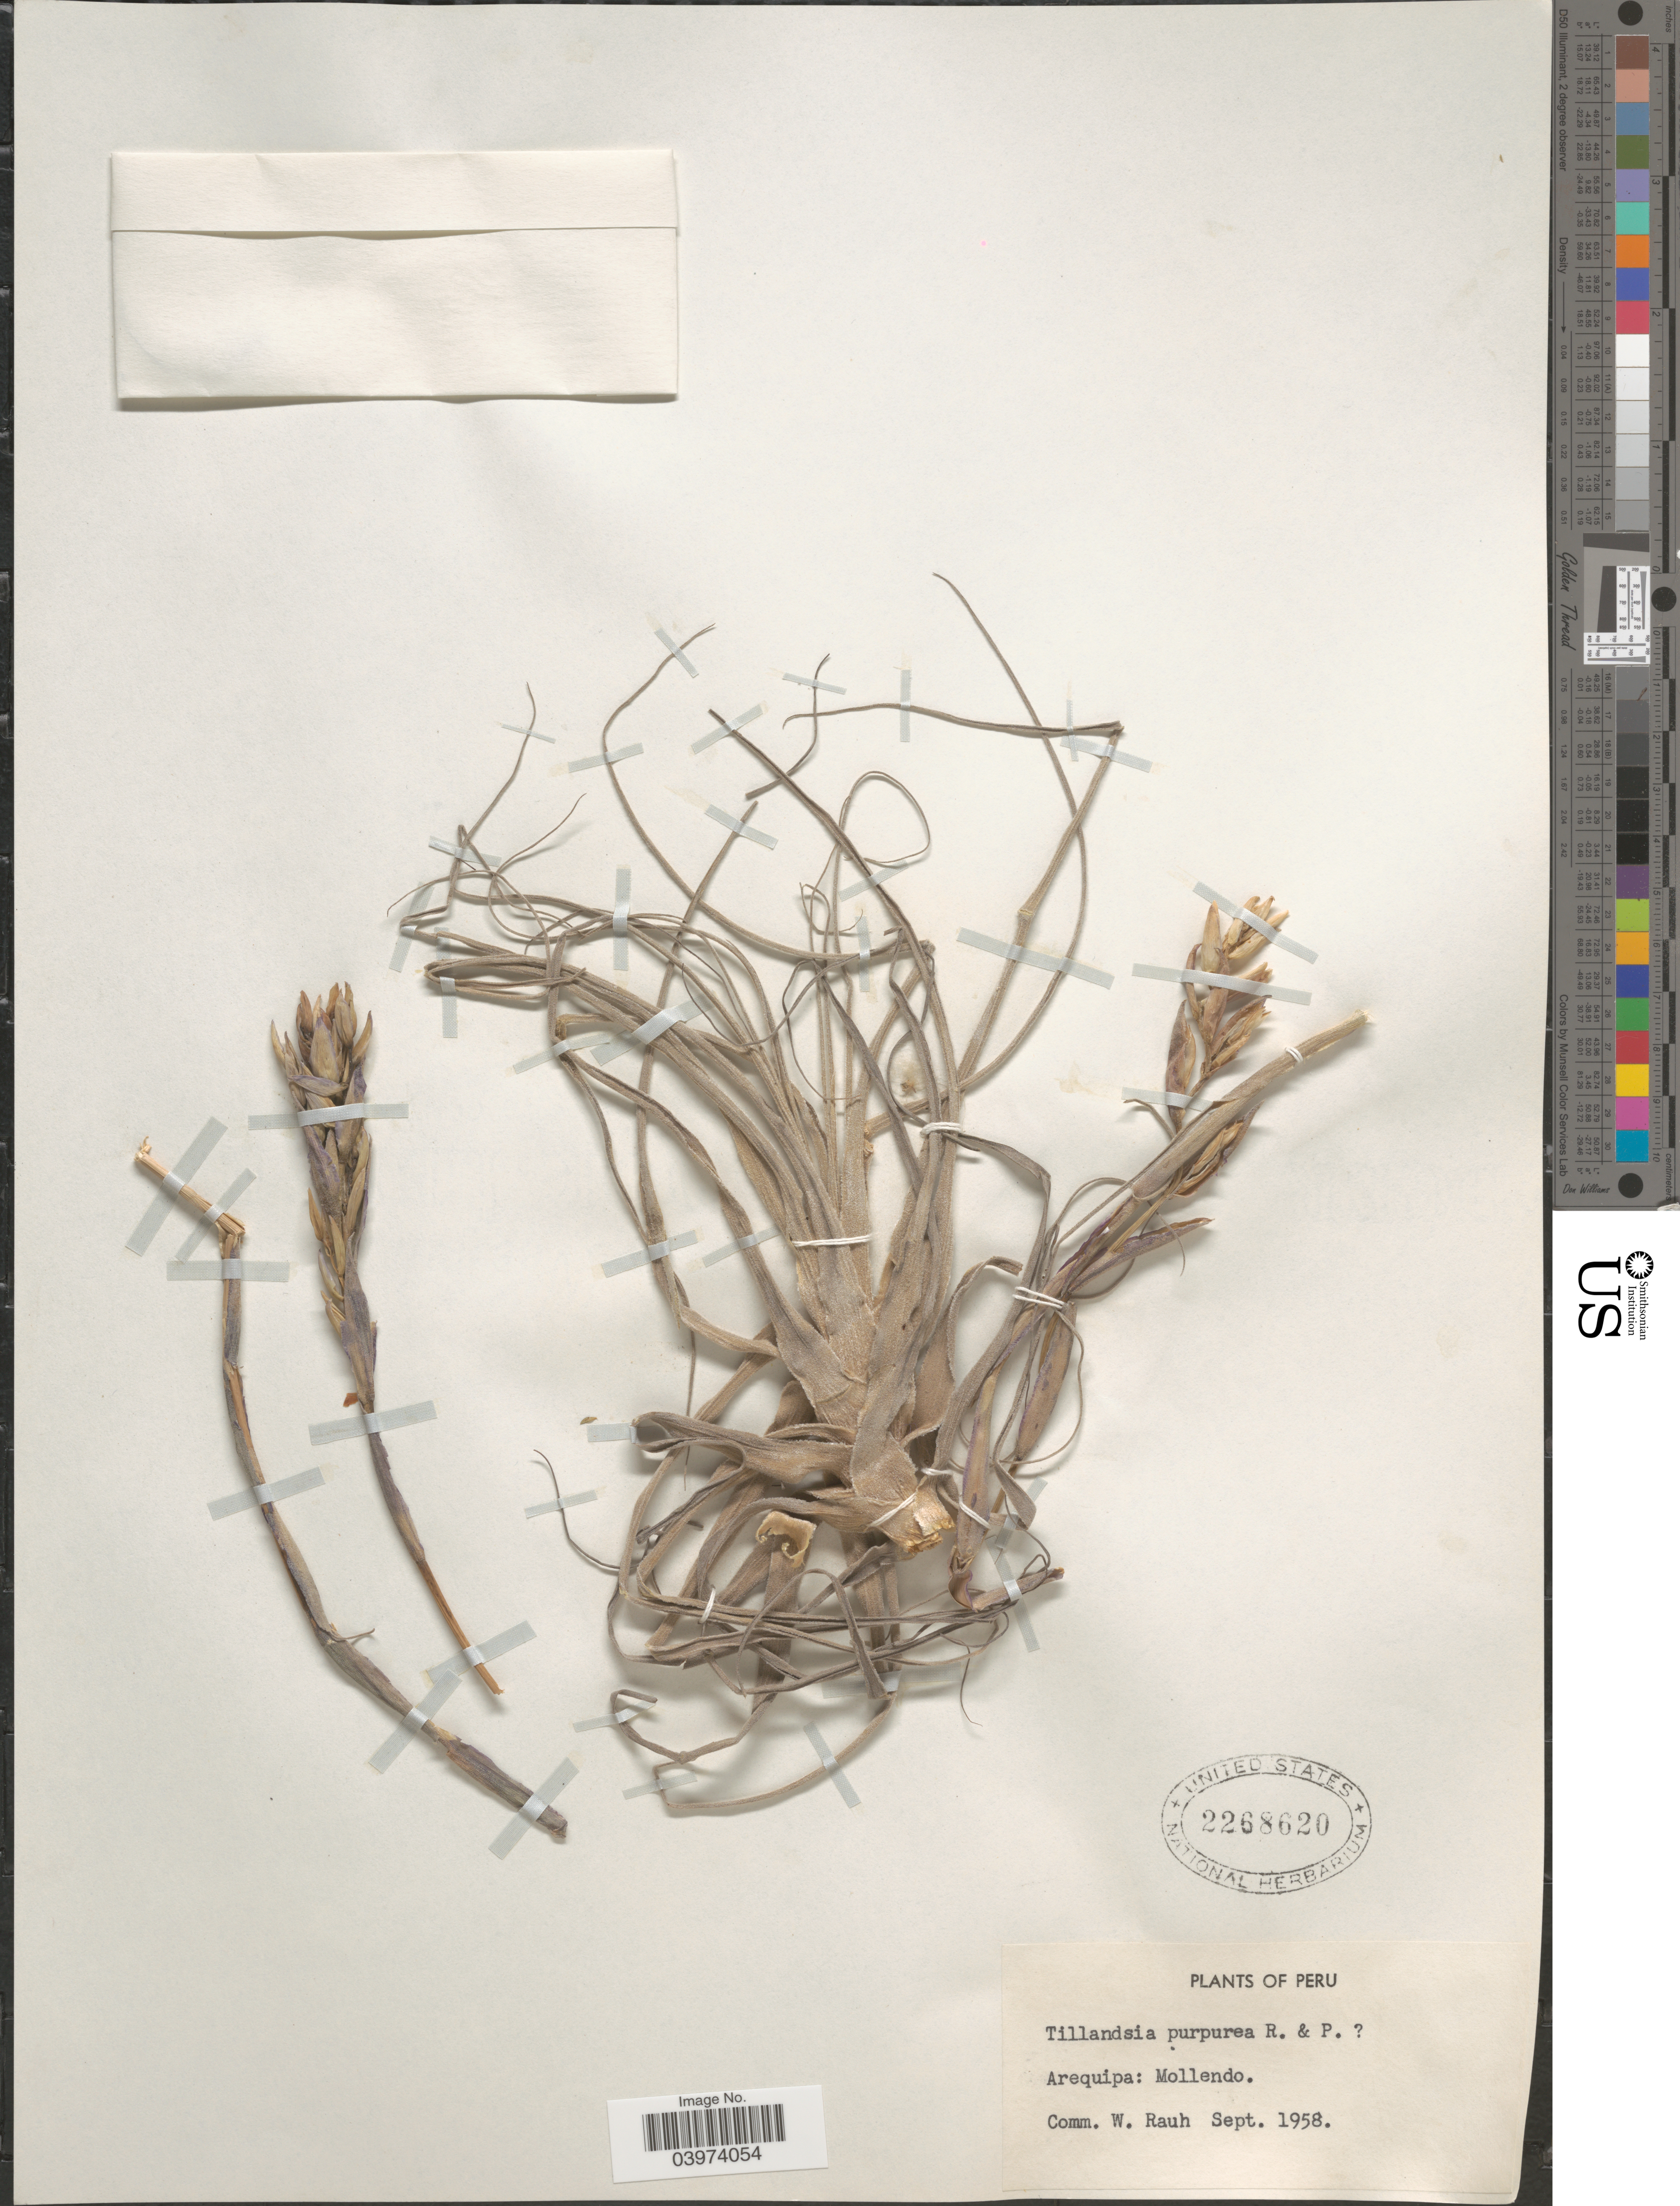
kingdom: Plantae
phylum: Tracheophyta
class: Liliopsida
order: Poales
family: Bromeliaceae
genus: Tillandsia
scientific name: Tillandsia purpurea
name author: Ruiz & Pav.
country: Peru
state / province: Arequipa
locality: Mollendo.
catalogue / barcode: US 2268620